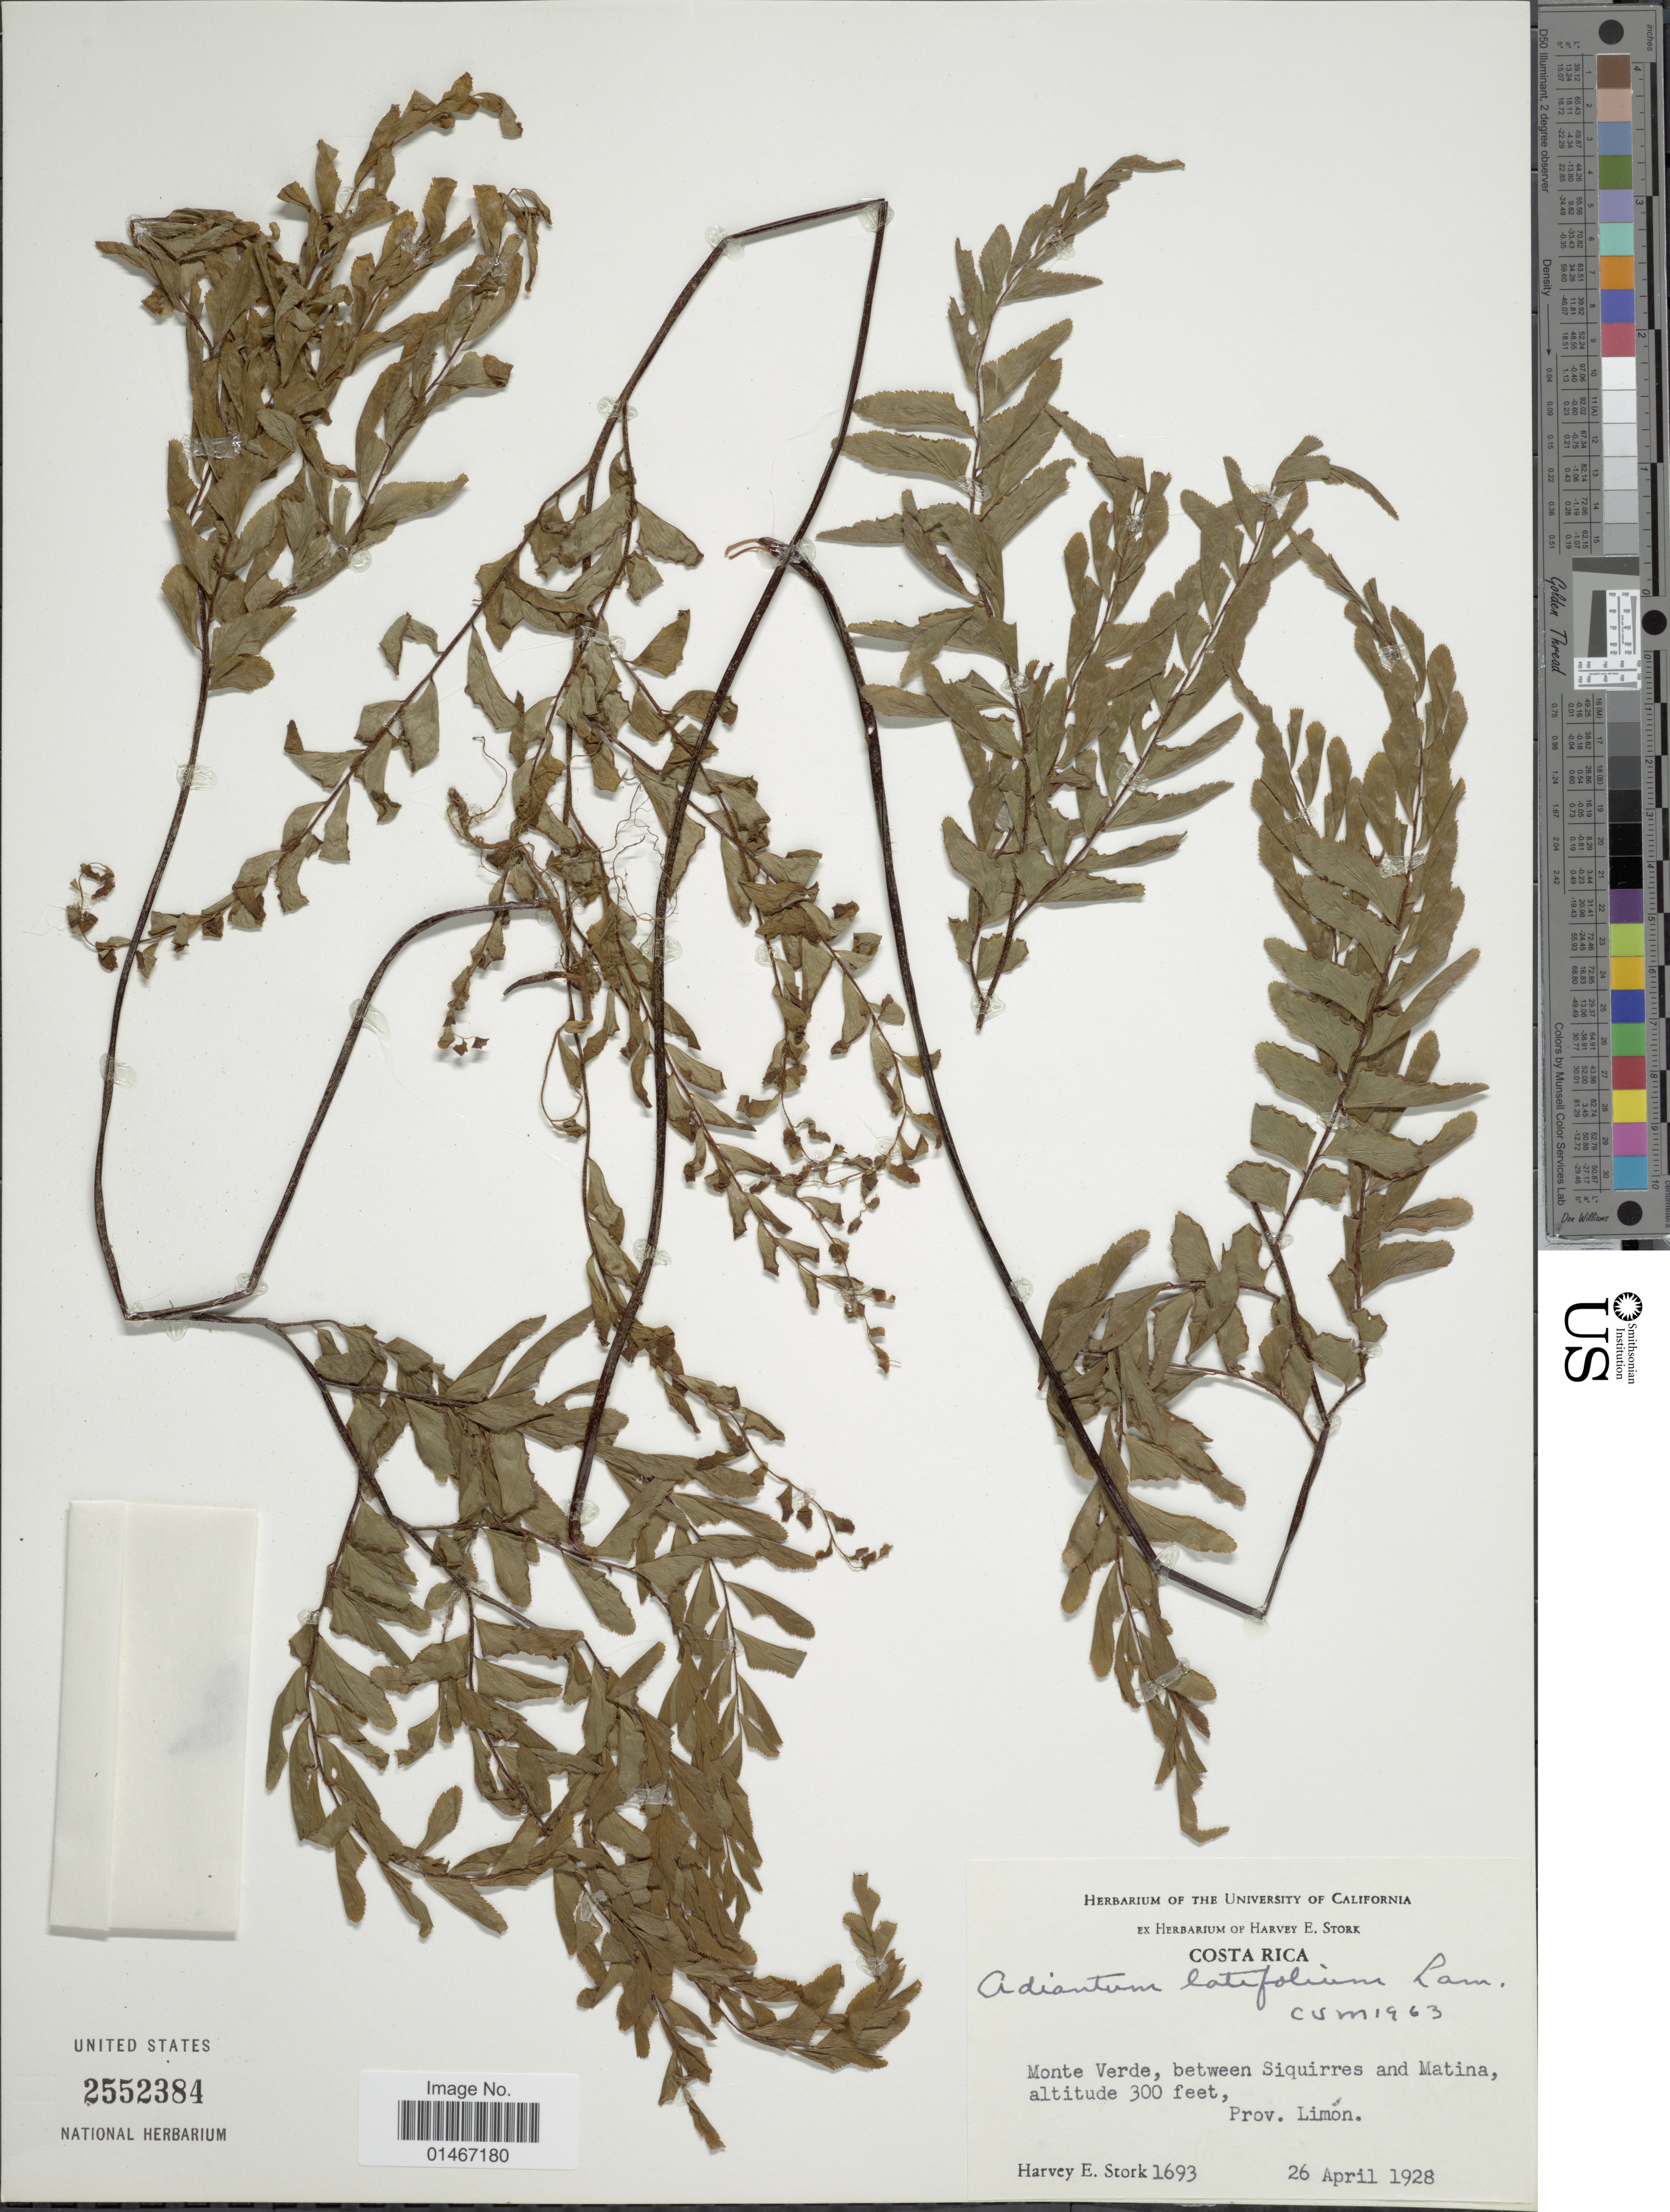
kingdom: Plantae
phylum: Tracheophyta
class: Polypodiopsida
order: Polypodiales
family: Pteridaceae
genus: Adiantum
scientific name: Adiantum latifolium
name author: Lam.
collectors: H. E. Stork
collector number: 1693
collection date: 1928-04-26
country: Costa Rica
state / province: Limón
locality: Monte Verde, between Siquirres and Matina. Prov. Limon.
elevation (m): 91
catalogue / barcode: US 2552384